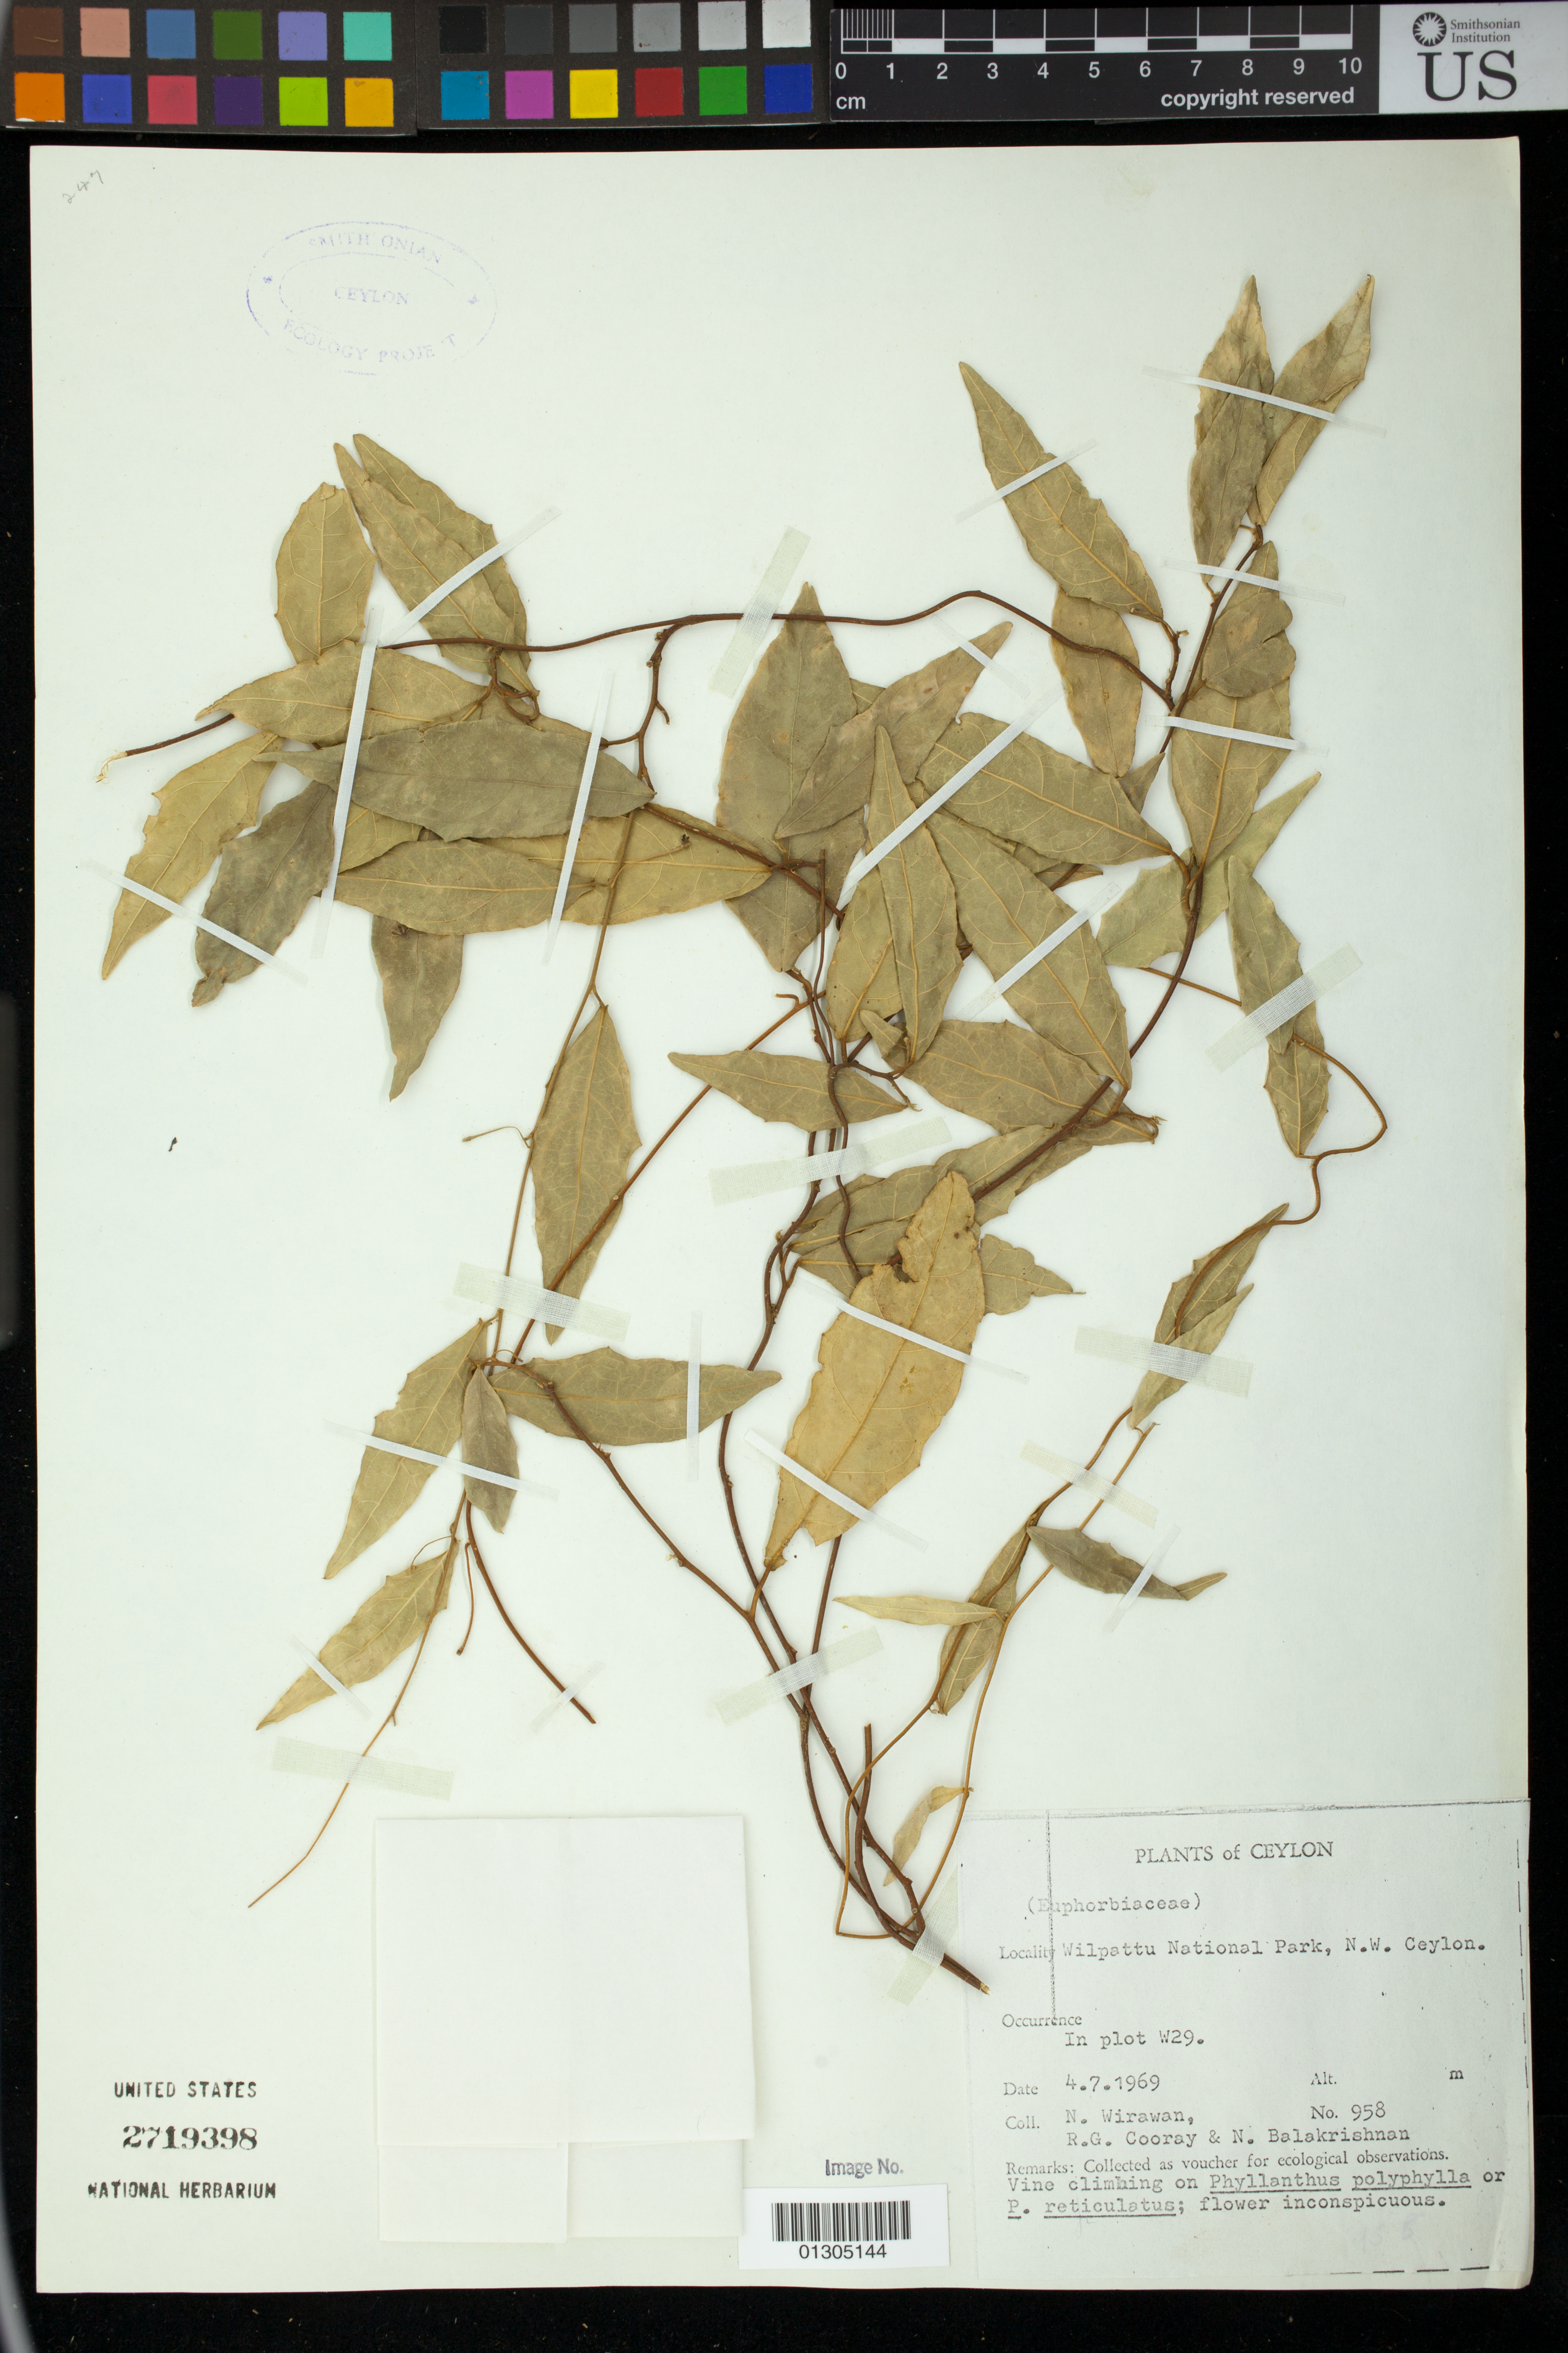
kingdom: Plantae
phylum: Tracheophyta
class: Magnoliopsida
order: Malpighiales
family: Euphorbiaceae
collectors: N. Wirawan, R. Cooray & N. Balakrishnan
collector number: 958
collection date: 1969-07-04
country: Sri Lanka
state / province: North Western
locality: Wilpattu National Park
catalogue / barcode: US 2719398